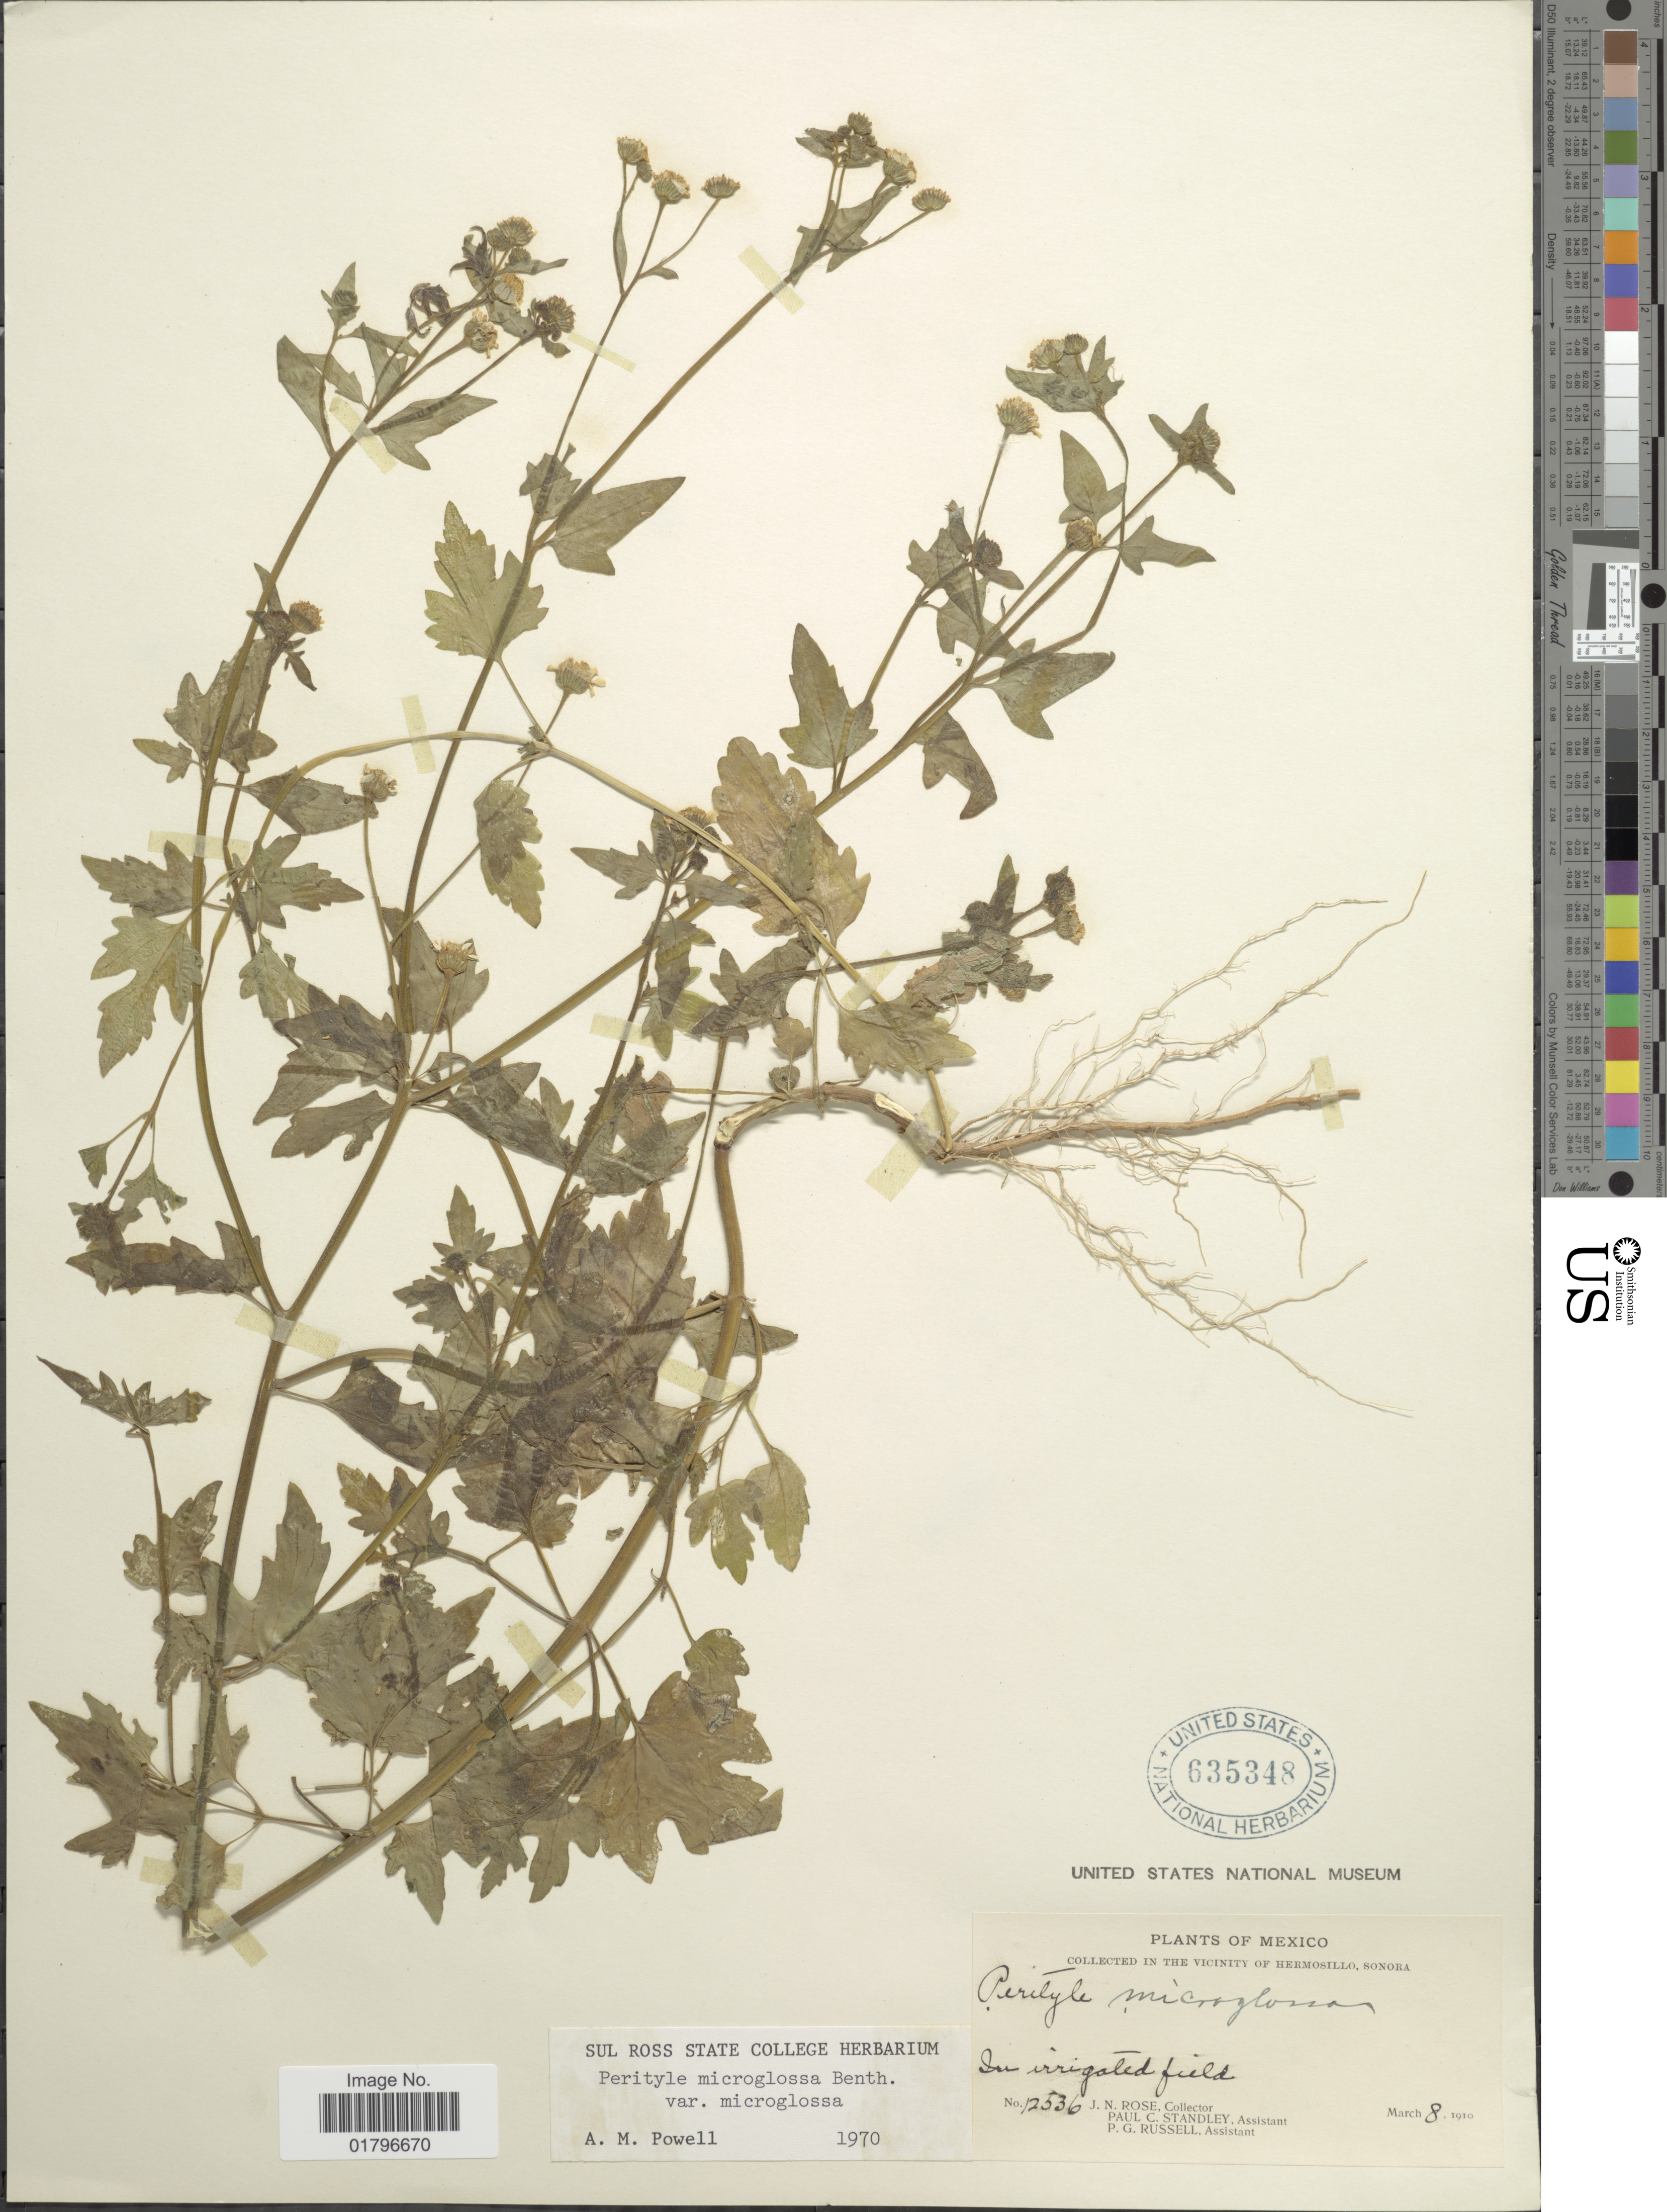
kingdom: Plantae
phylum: Tracheophyta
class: Magnoliopsida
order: Asterales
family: Asteraceae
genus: Perityle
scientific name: Perityle microglossa var. microglossa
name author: Benth.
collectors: J. N. Rose, P. C. Standley & P. G. Russell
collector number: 12536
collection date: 1910-03-08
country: Mexico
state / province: Sonora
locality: In the Vicinity of Hermosillo, Sonora.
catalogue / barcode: US 635348